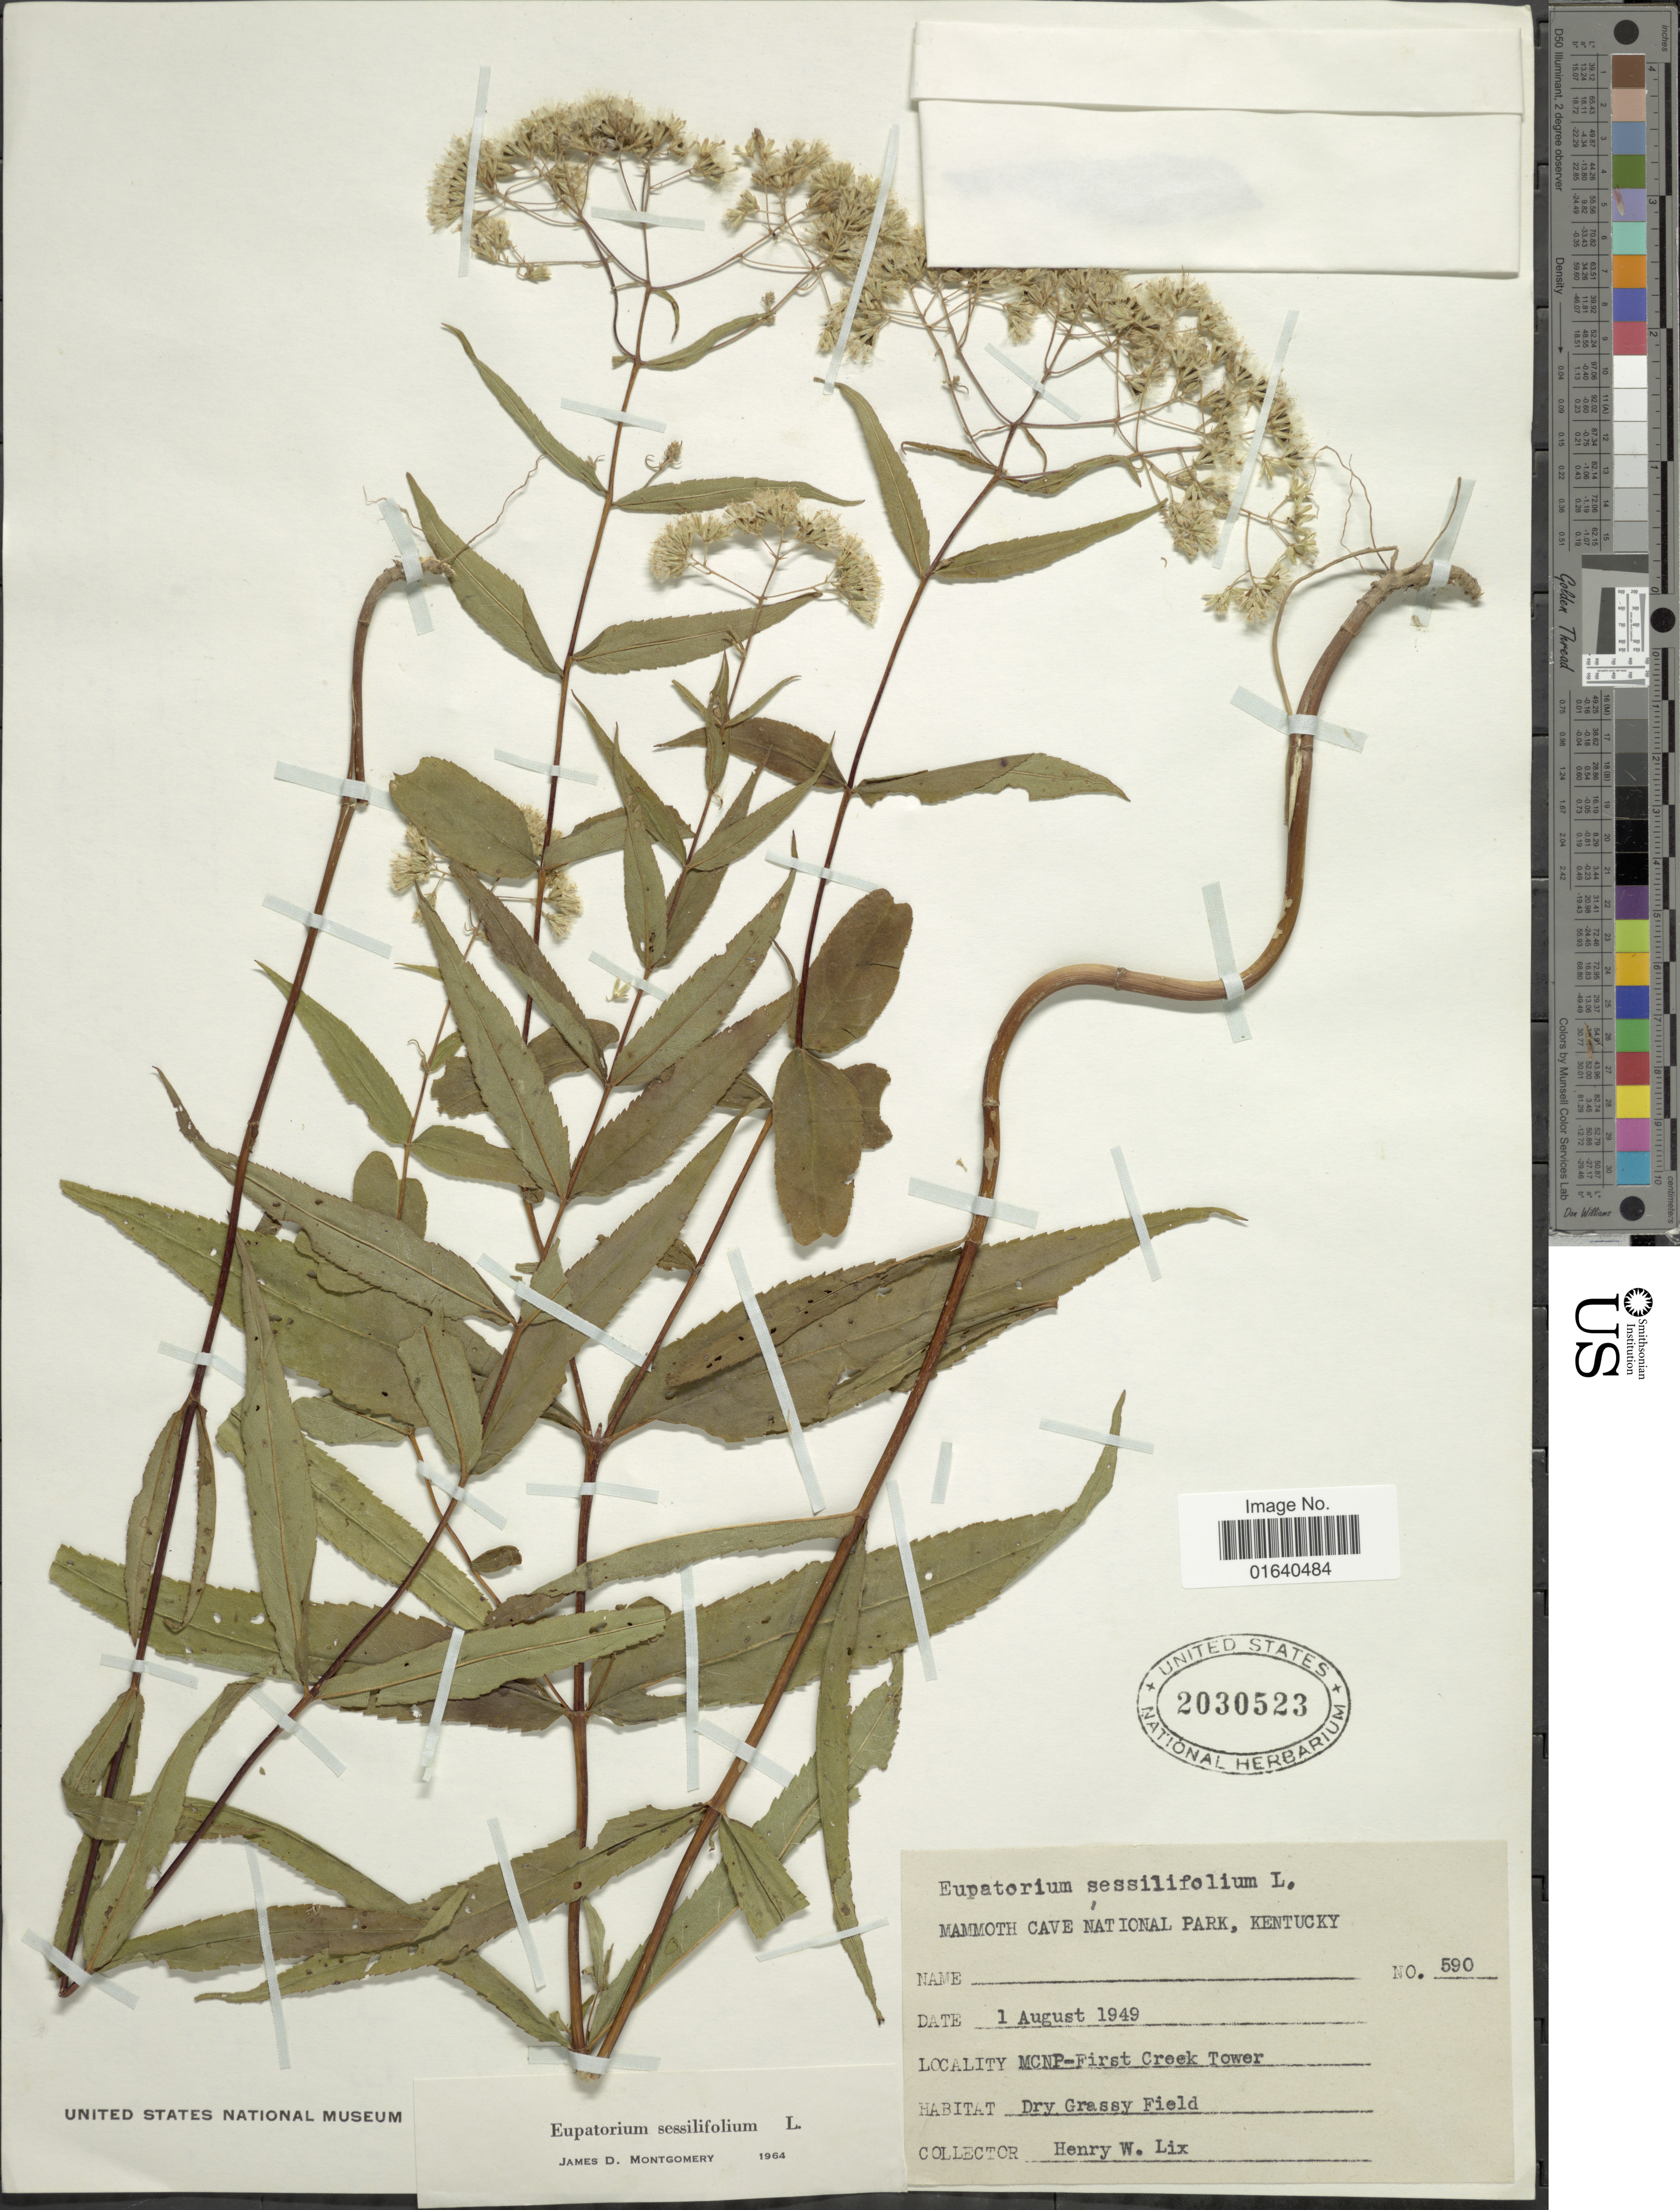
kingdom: Plantae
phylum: Tracheophyta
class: Magnoliopsida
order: Asterales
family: Asteraceae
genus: Eupatorium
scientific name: Eupatorium sessilifolium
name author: L.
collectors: H. W. Lix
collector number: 590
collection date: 1949-08-01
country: United States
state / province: Kentucky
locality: Mammoth Cave National Park, MCNP-First Creek Tower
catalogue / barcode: US 2030523